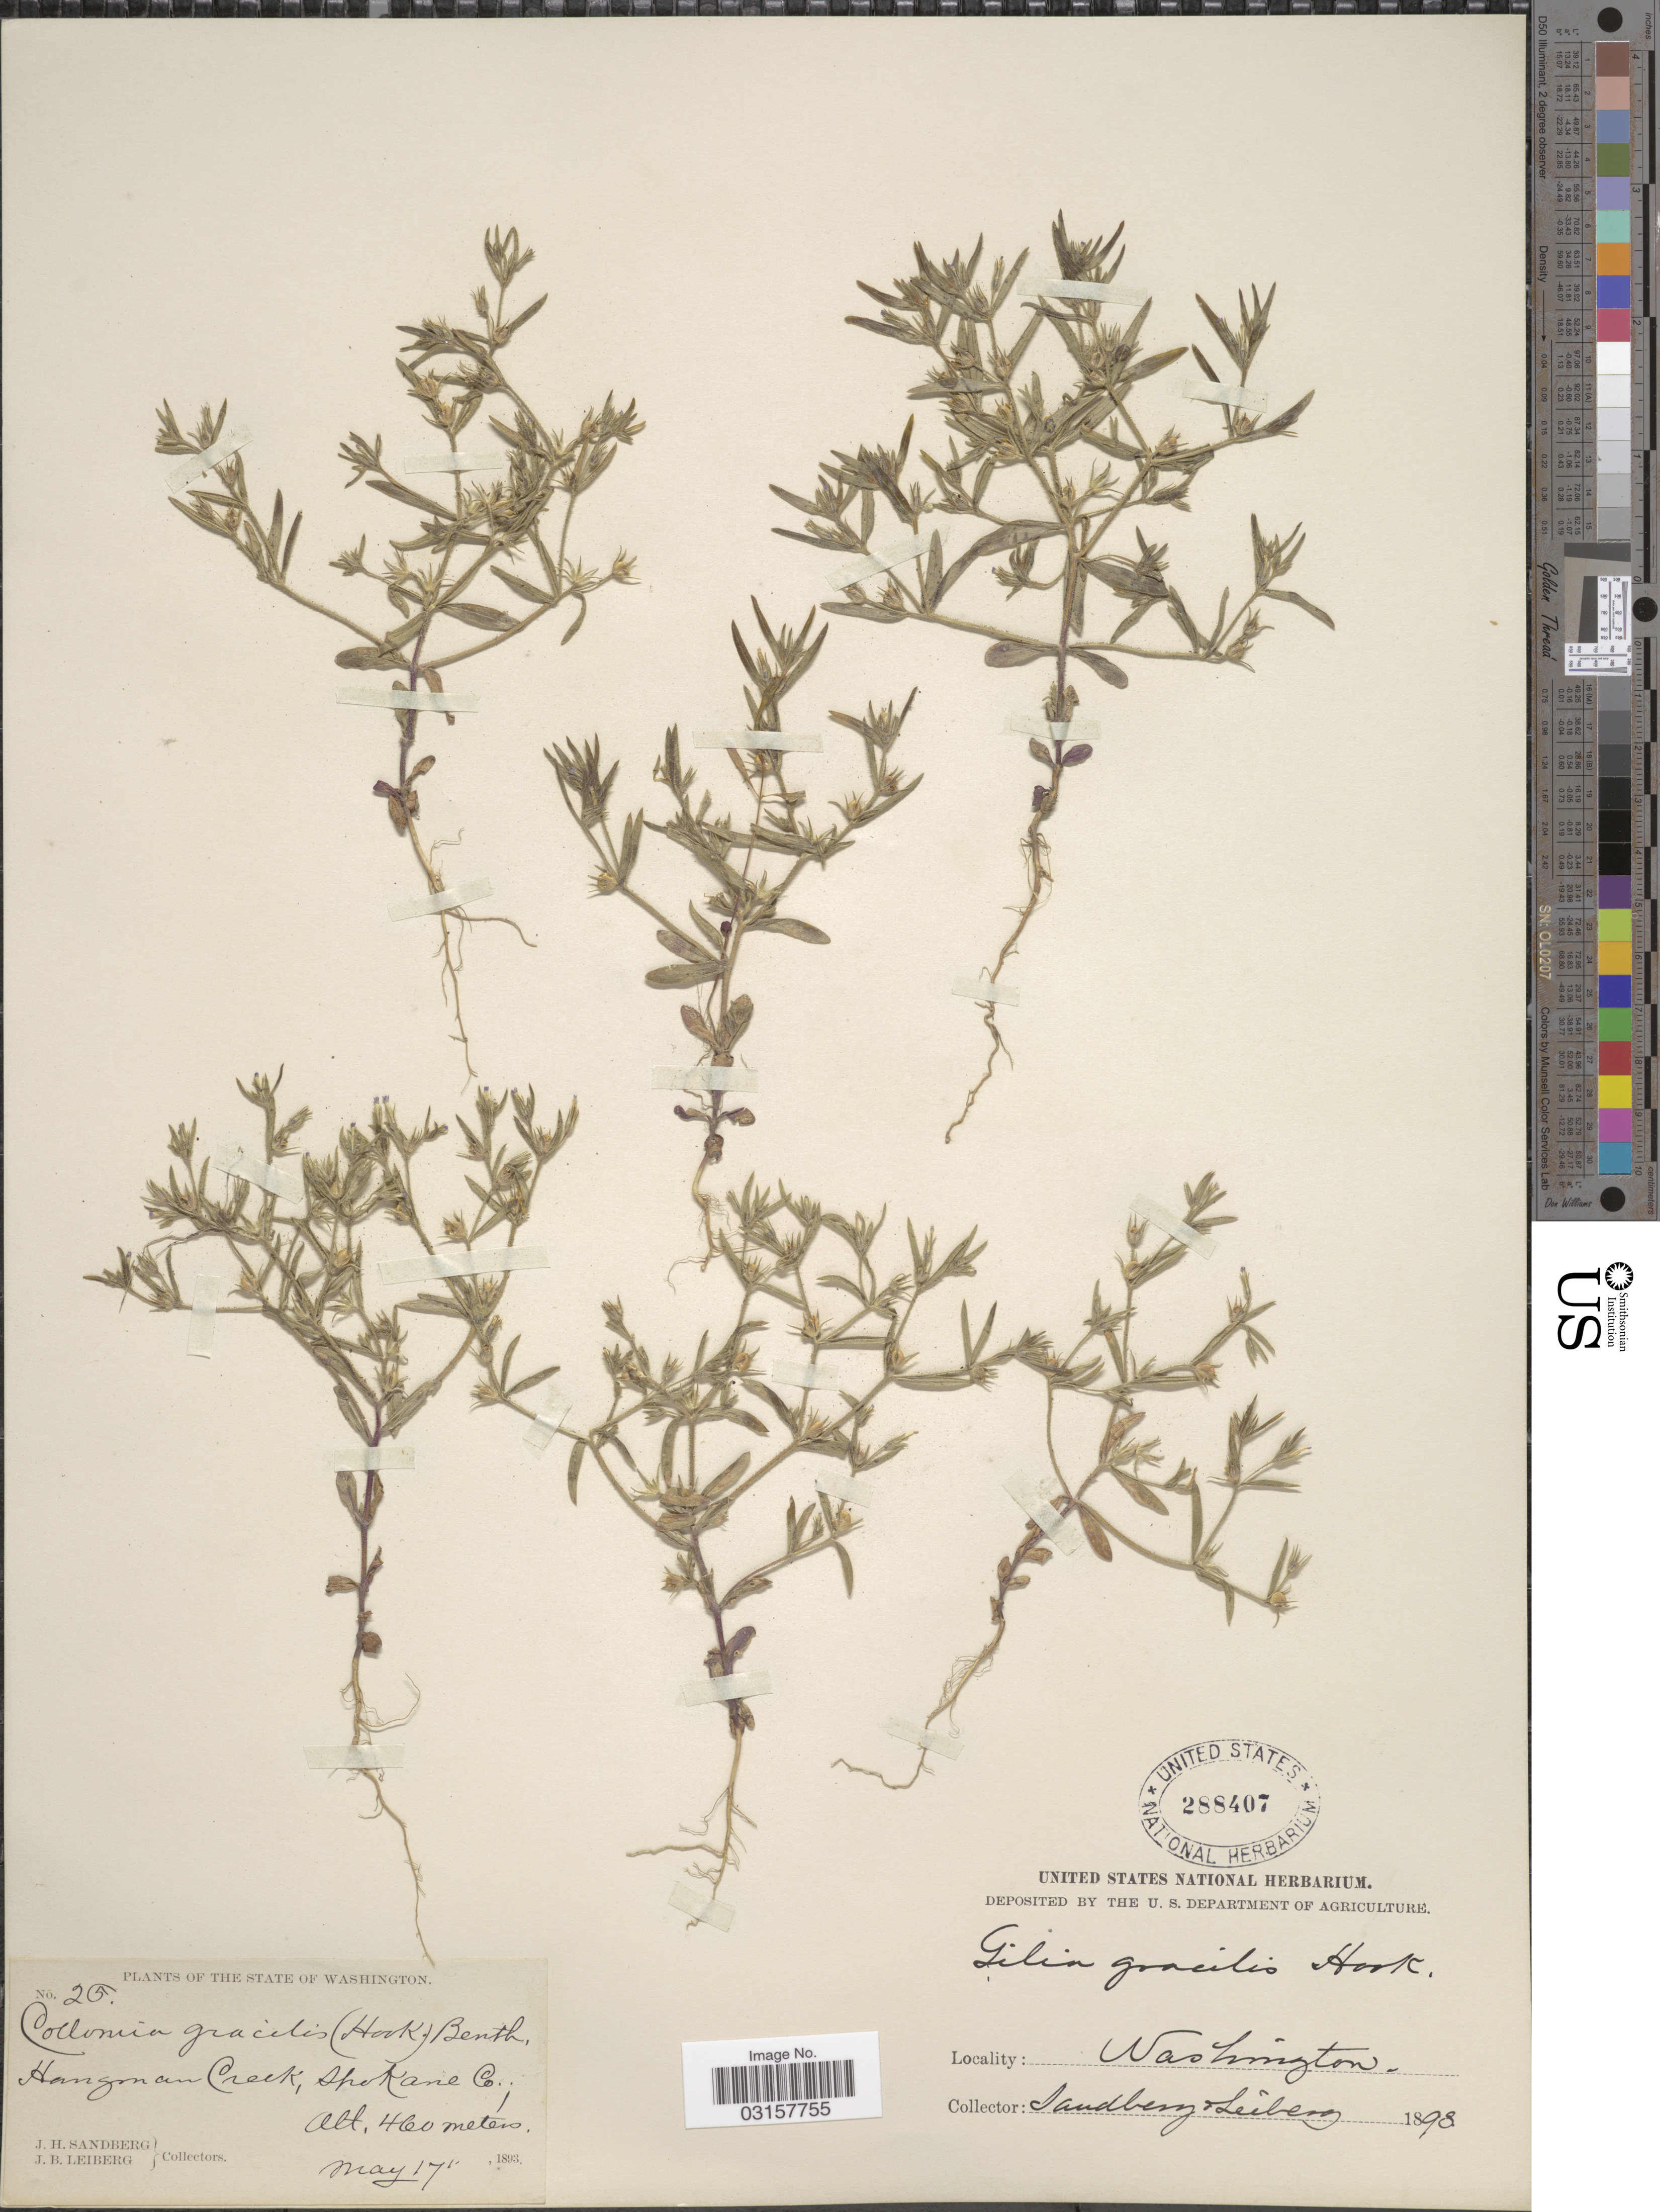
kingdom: Plantae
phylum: Tracheophyta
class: Magnoliopsida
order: Ericales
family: Polemoniaceae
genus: Microsteris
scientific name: Microsteris gracilis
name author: (Hook.) Greene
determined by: (US) Smithsonian Institution - National Museum of Natural History - Department of Botany (UNITED STATES)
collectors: J. H. Sandberg & J. B. Leiberg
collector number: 25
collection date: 1893-05-17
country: United States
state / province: Washington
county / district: Spokane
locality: Hangman Creek, Spokane Co.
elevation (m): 460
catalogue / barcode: US 288407